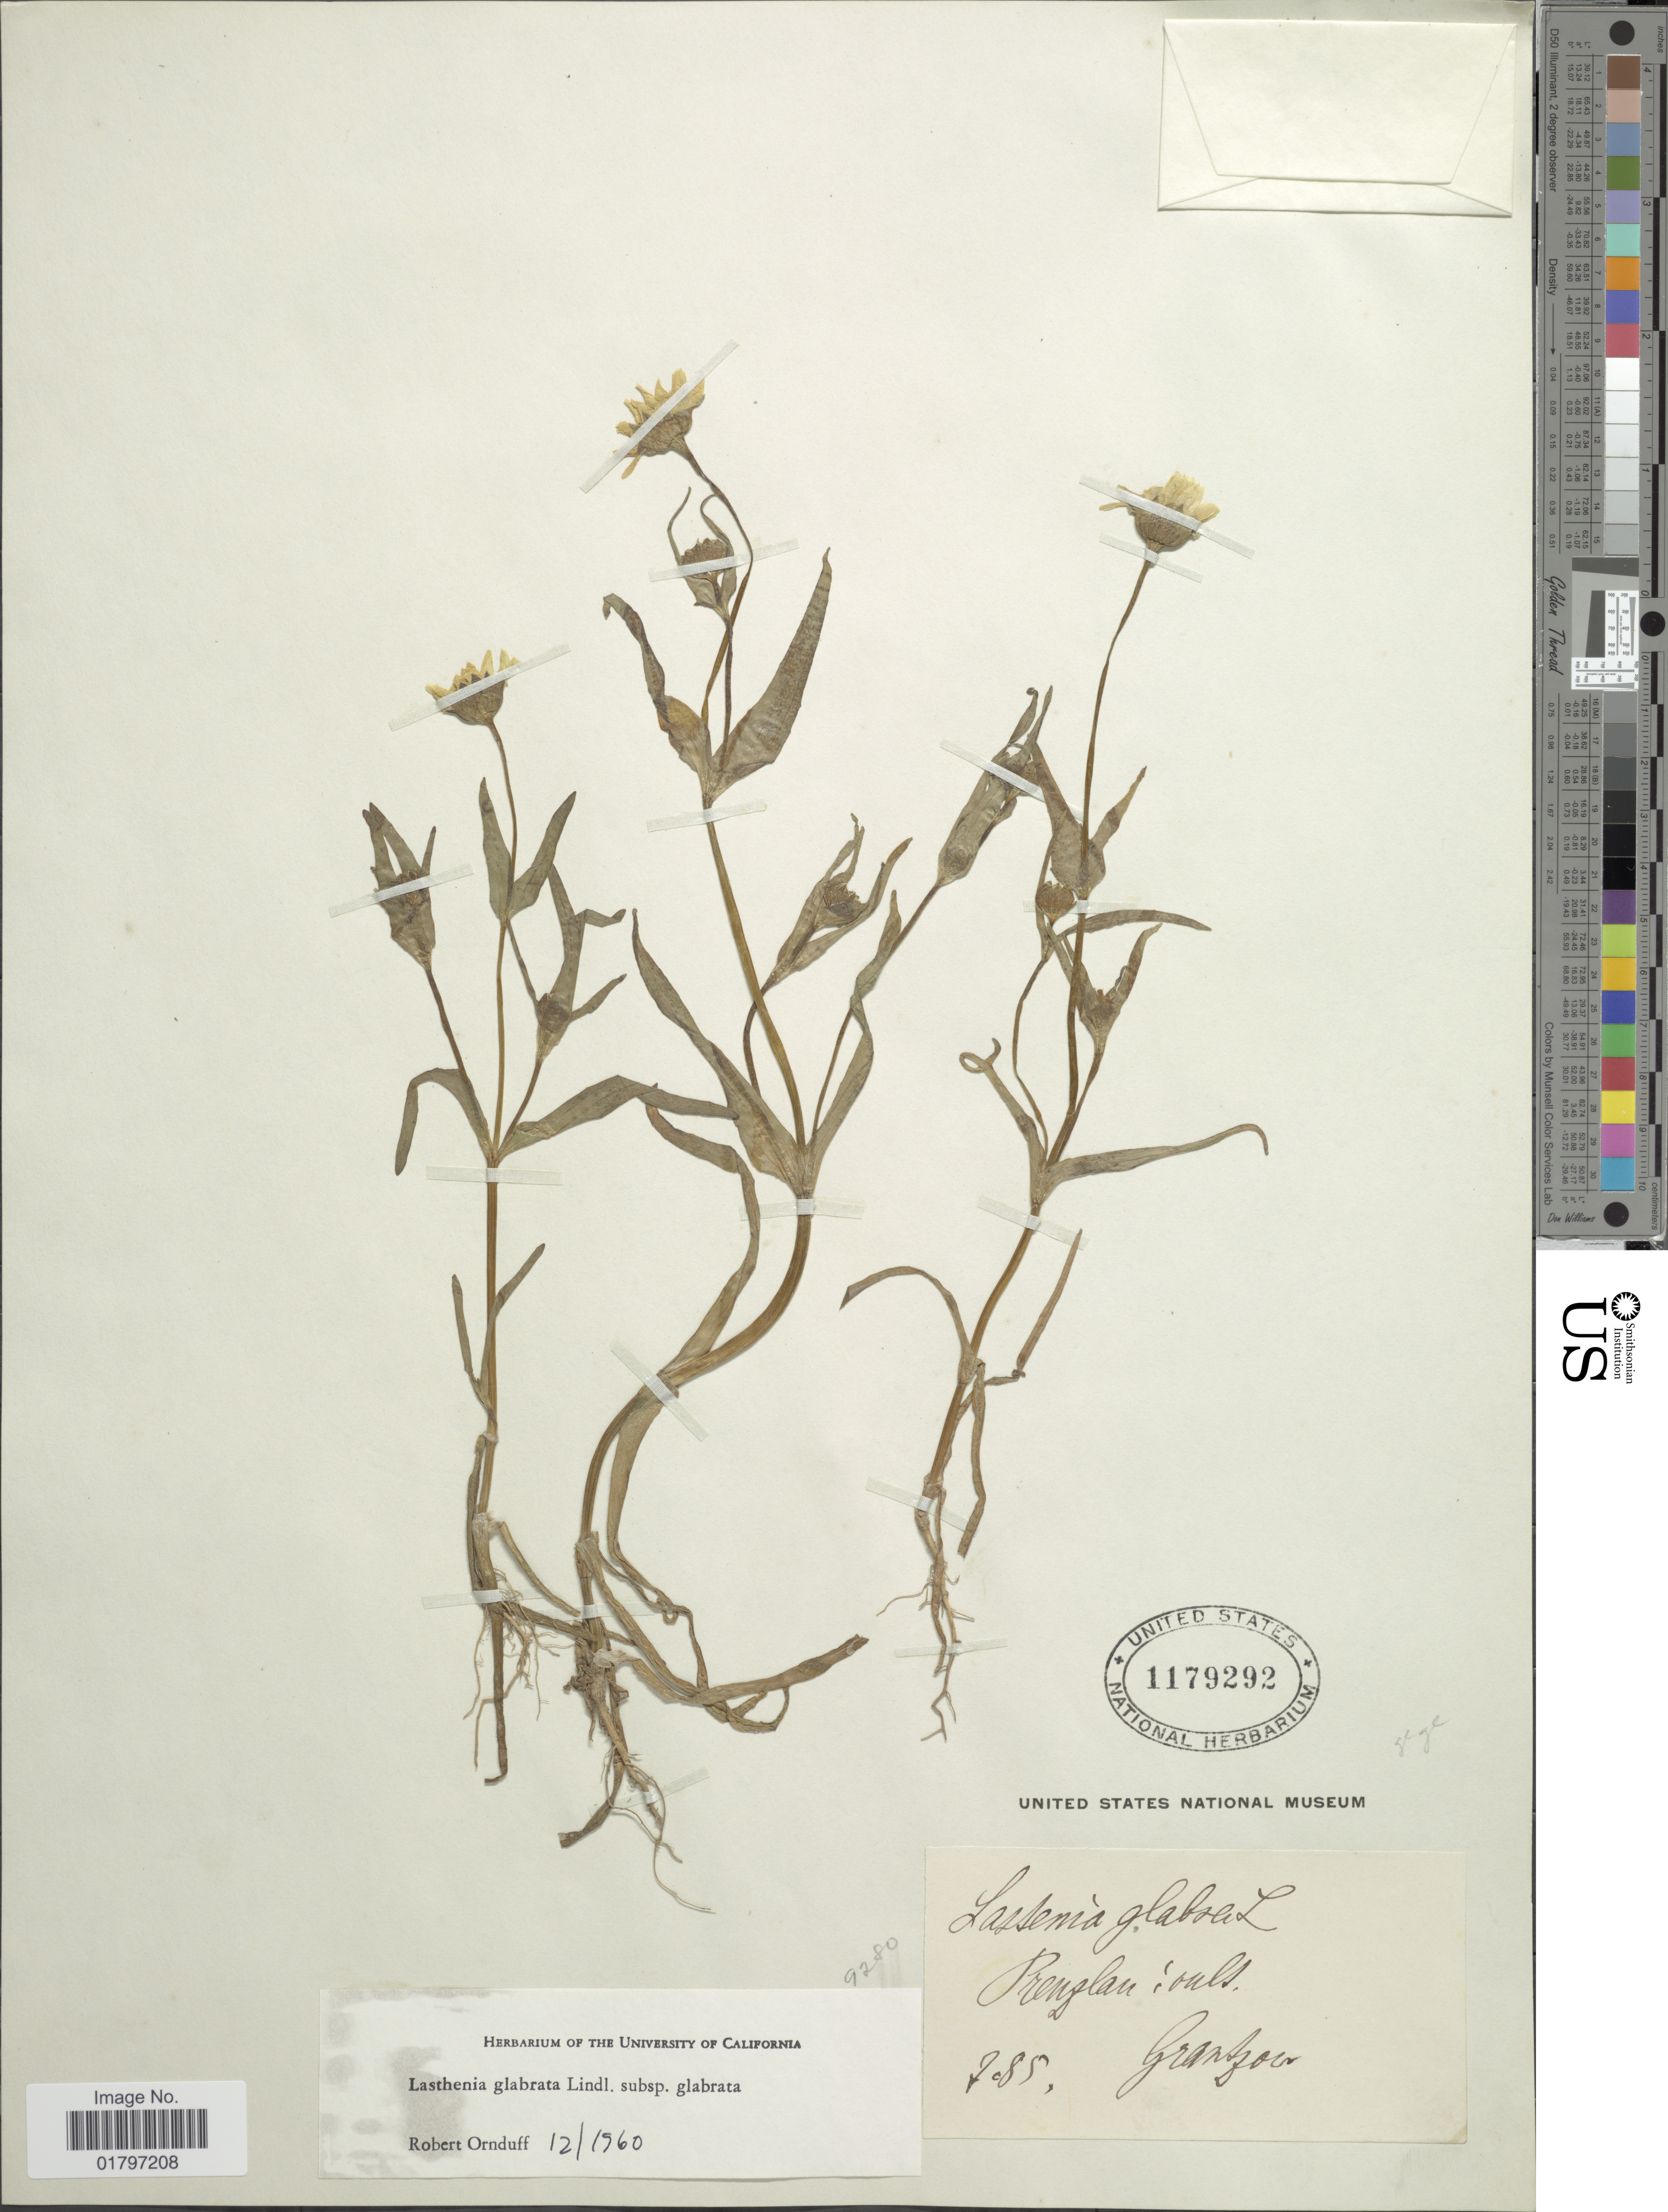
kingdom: Plantae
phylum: Tracheophyta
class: Magnoliopsida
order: Asterales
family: Asteraceae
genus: Lasthenia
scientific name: Lasthenia glabrata subsp. glabrata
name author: Lindl.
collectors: Grantzow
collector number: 7085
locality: Prenzlan ioult. [interpreted]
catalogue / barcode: US 1179292